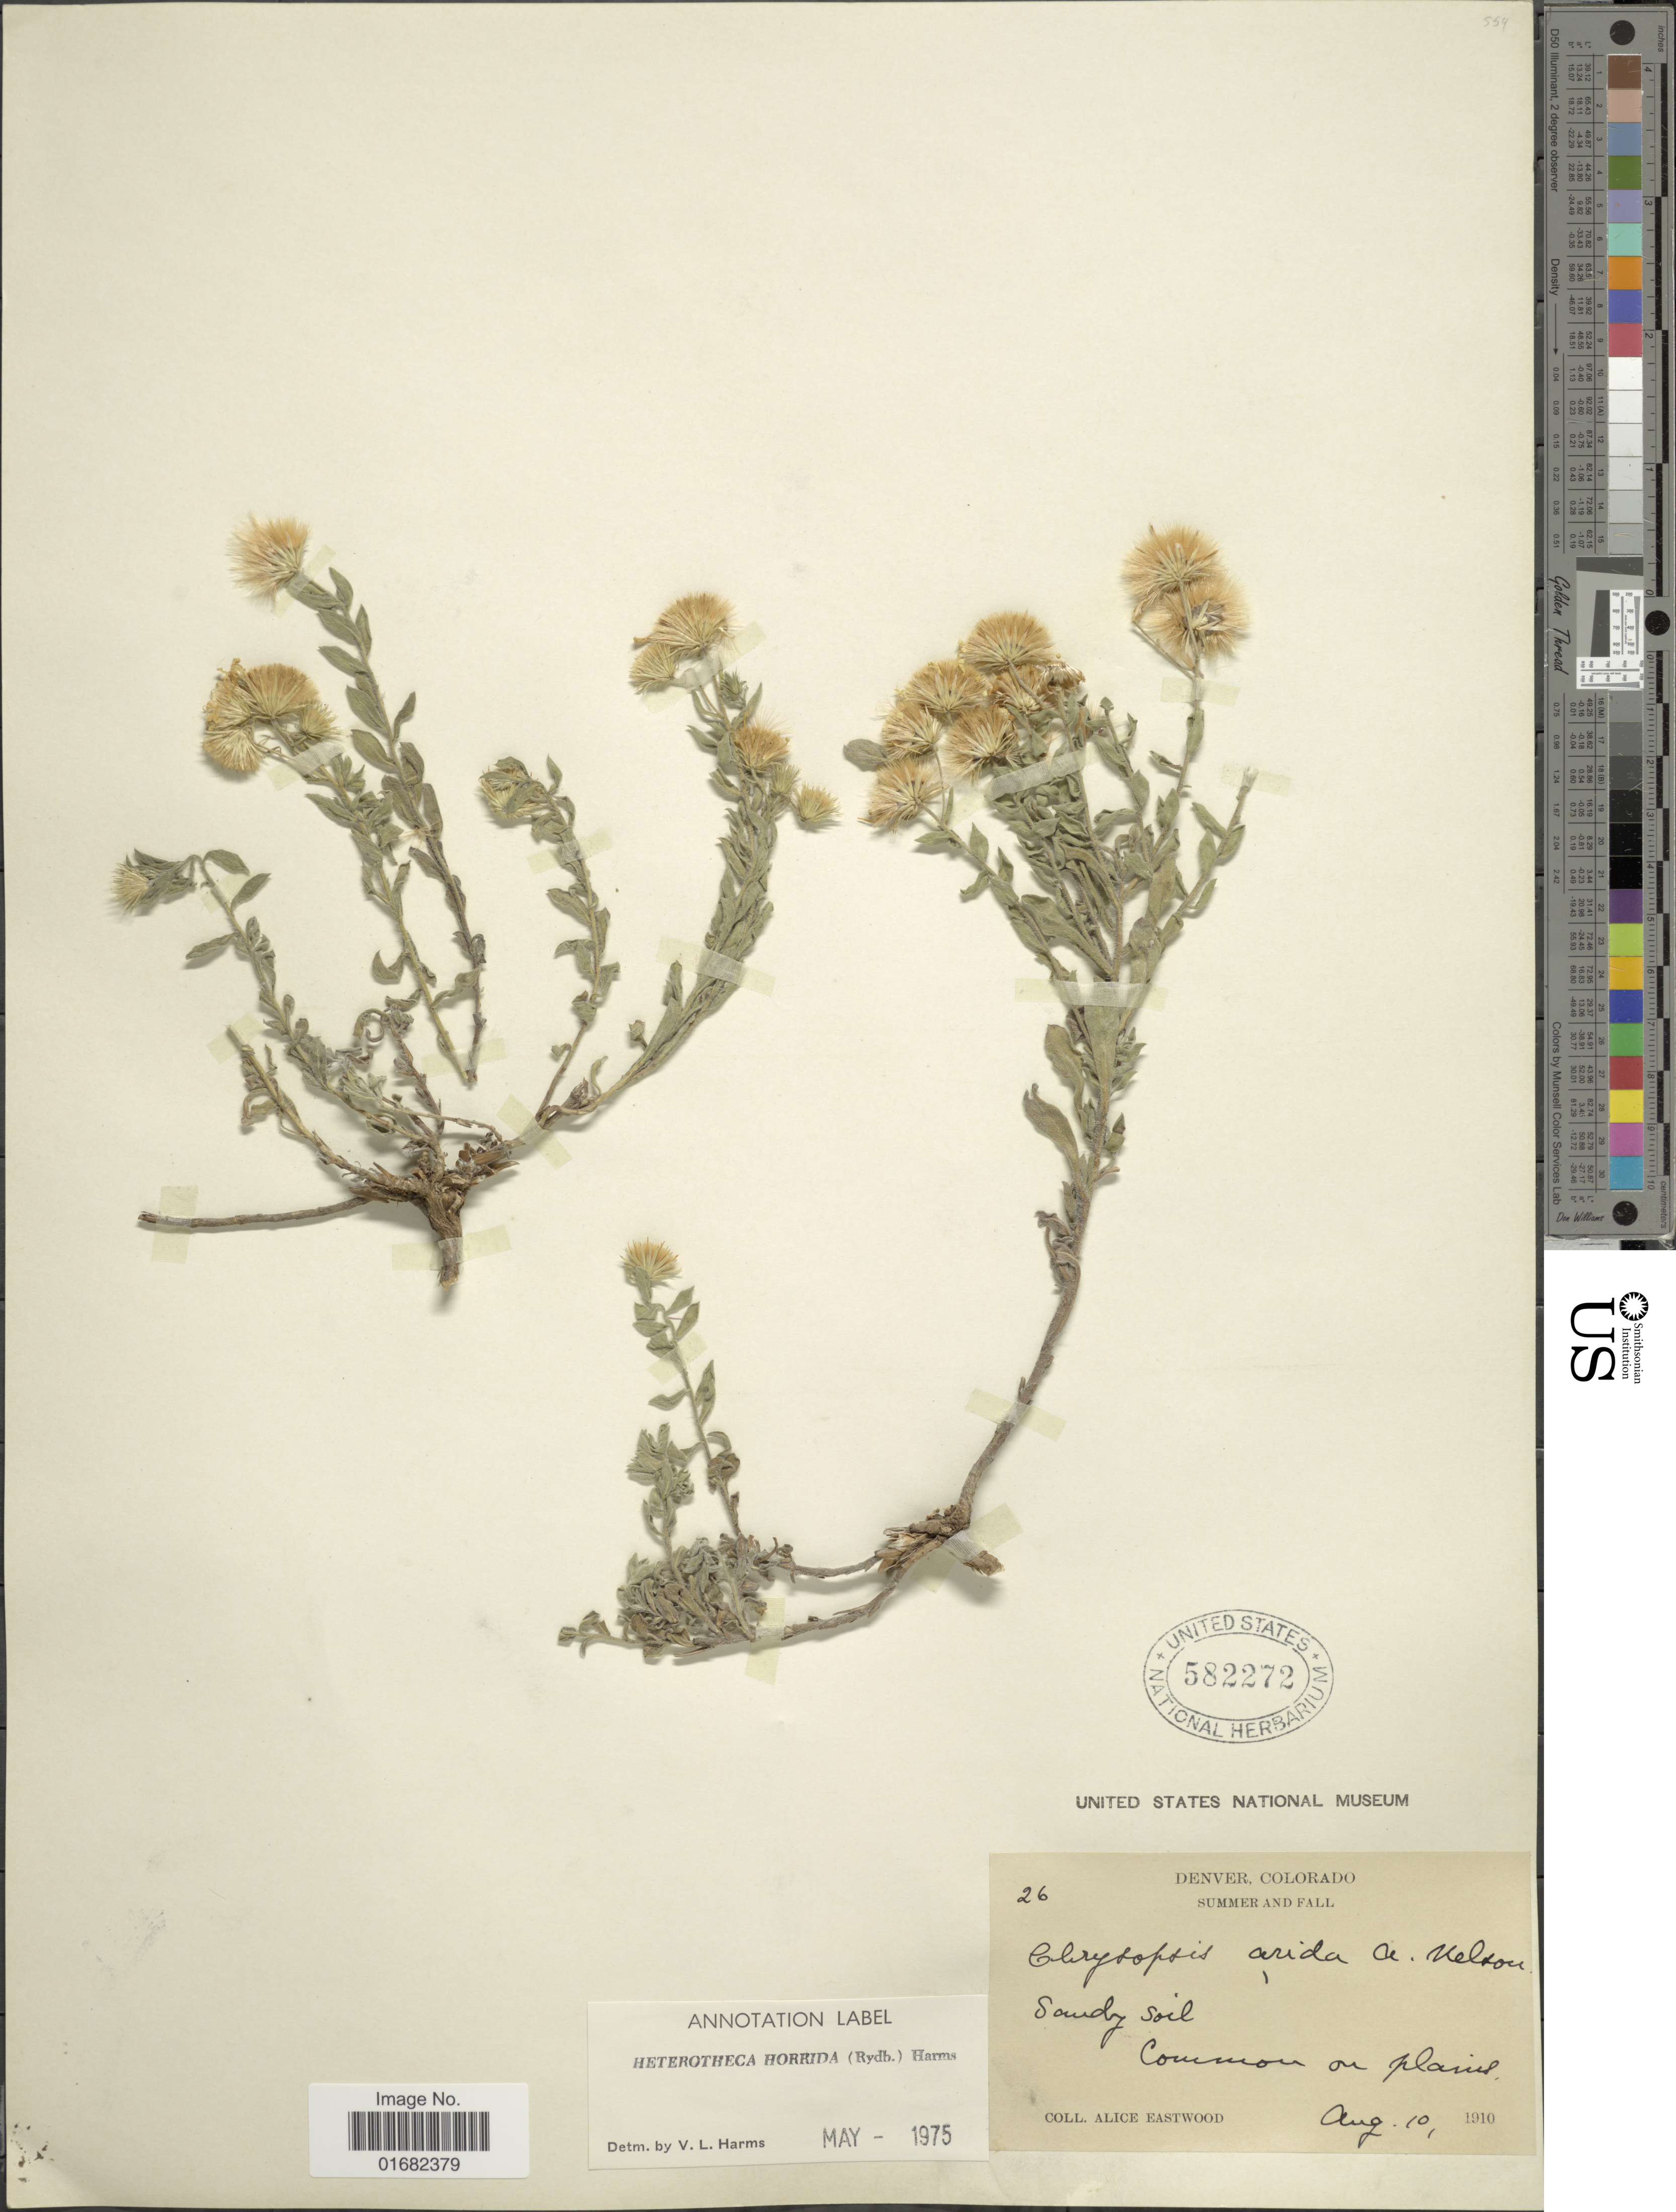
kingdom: Plantae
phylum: Tracheophyta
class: Magnoliopsida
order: Asterales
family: Asteraceae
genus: Heterotheca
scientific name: Heterotheca horrida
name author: (Rydb.) V.L. Harms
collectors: A. Eastwood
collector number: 26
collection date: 1910-08-10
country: United States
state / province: Colorado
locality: Denver. Summer and Fall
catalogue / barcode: US 582272